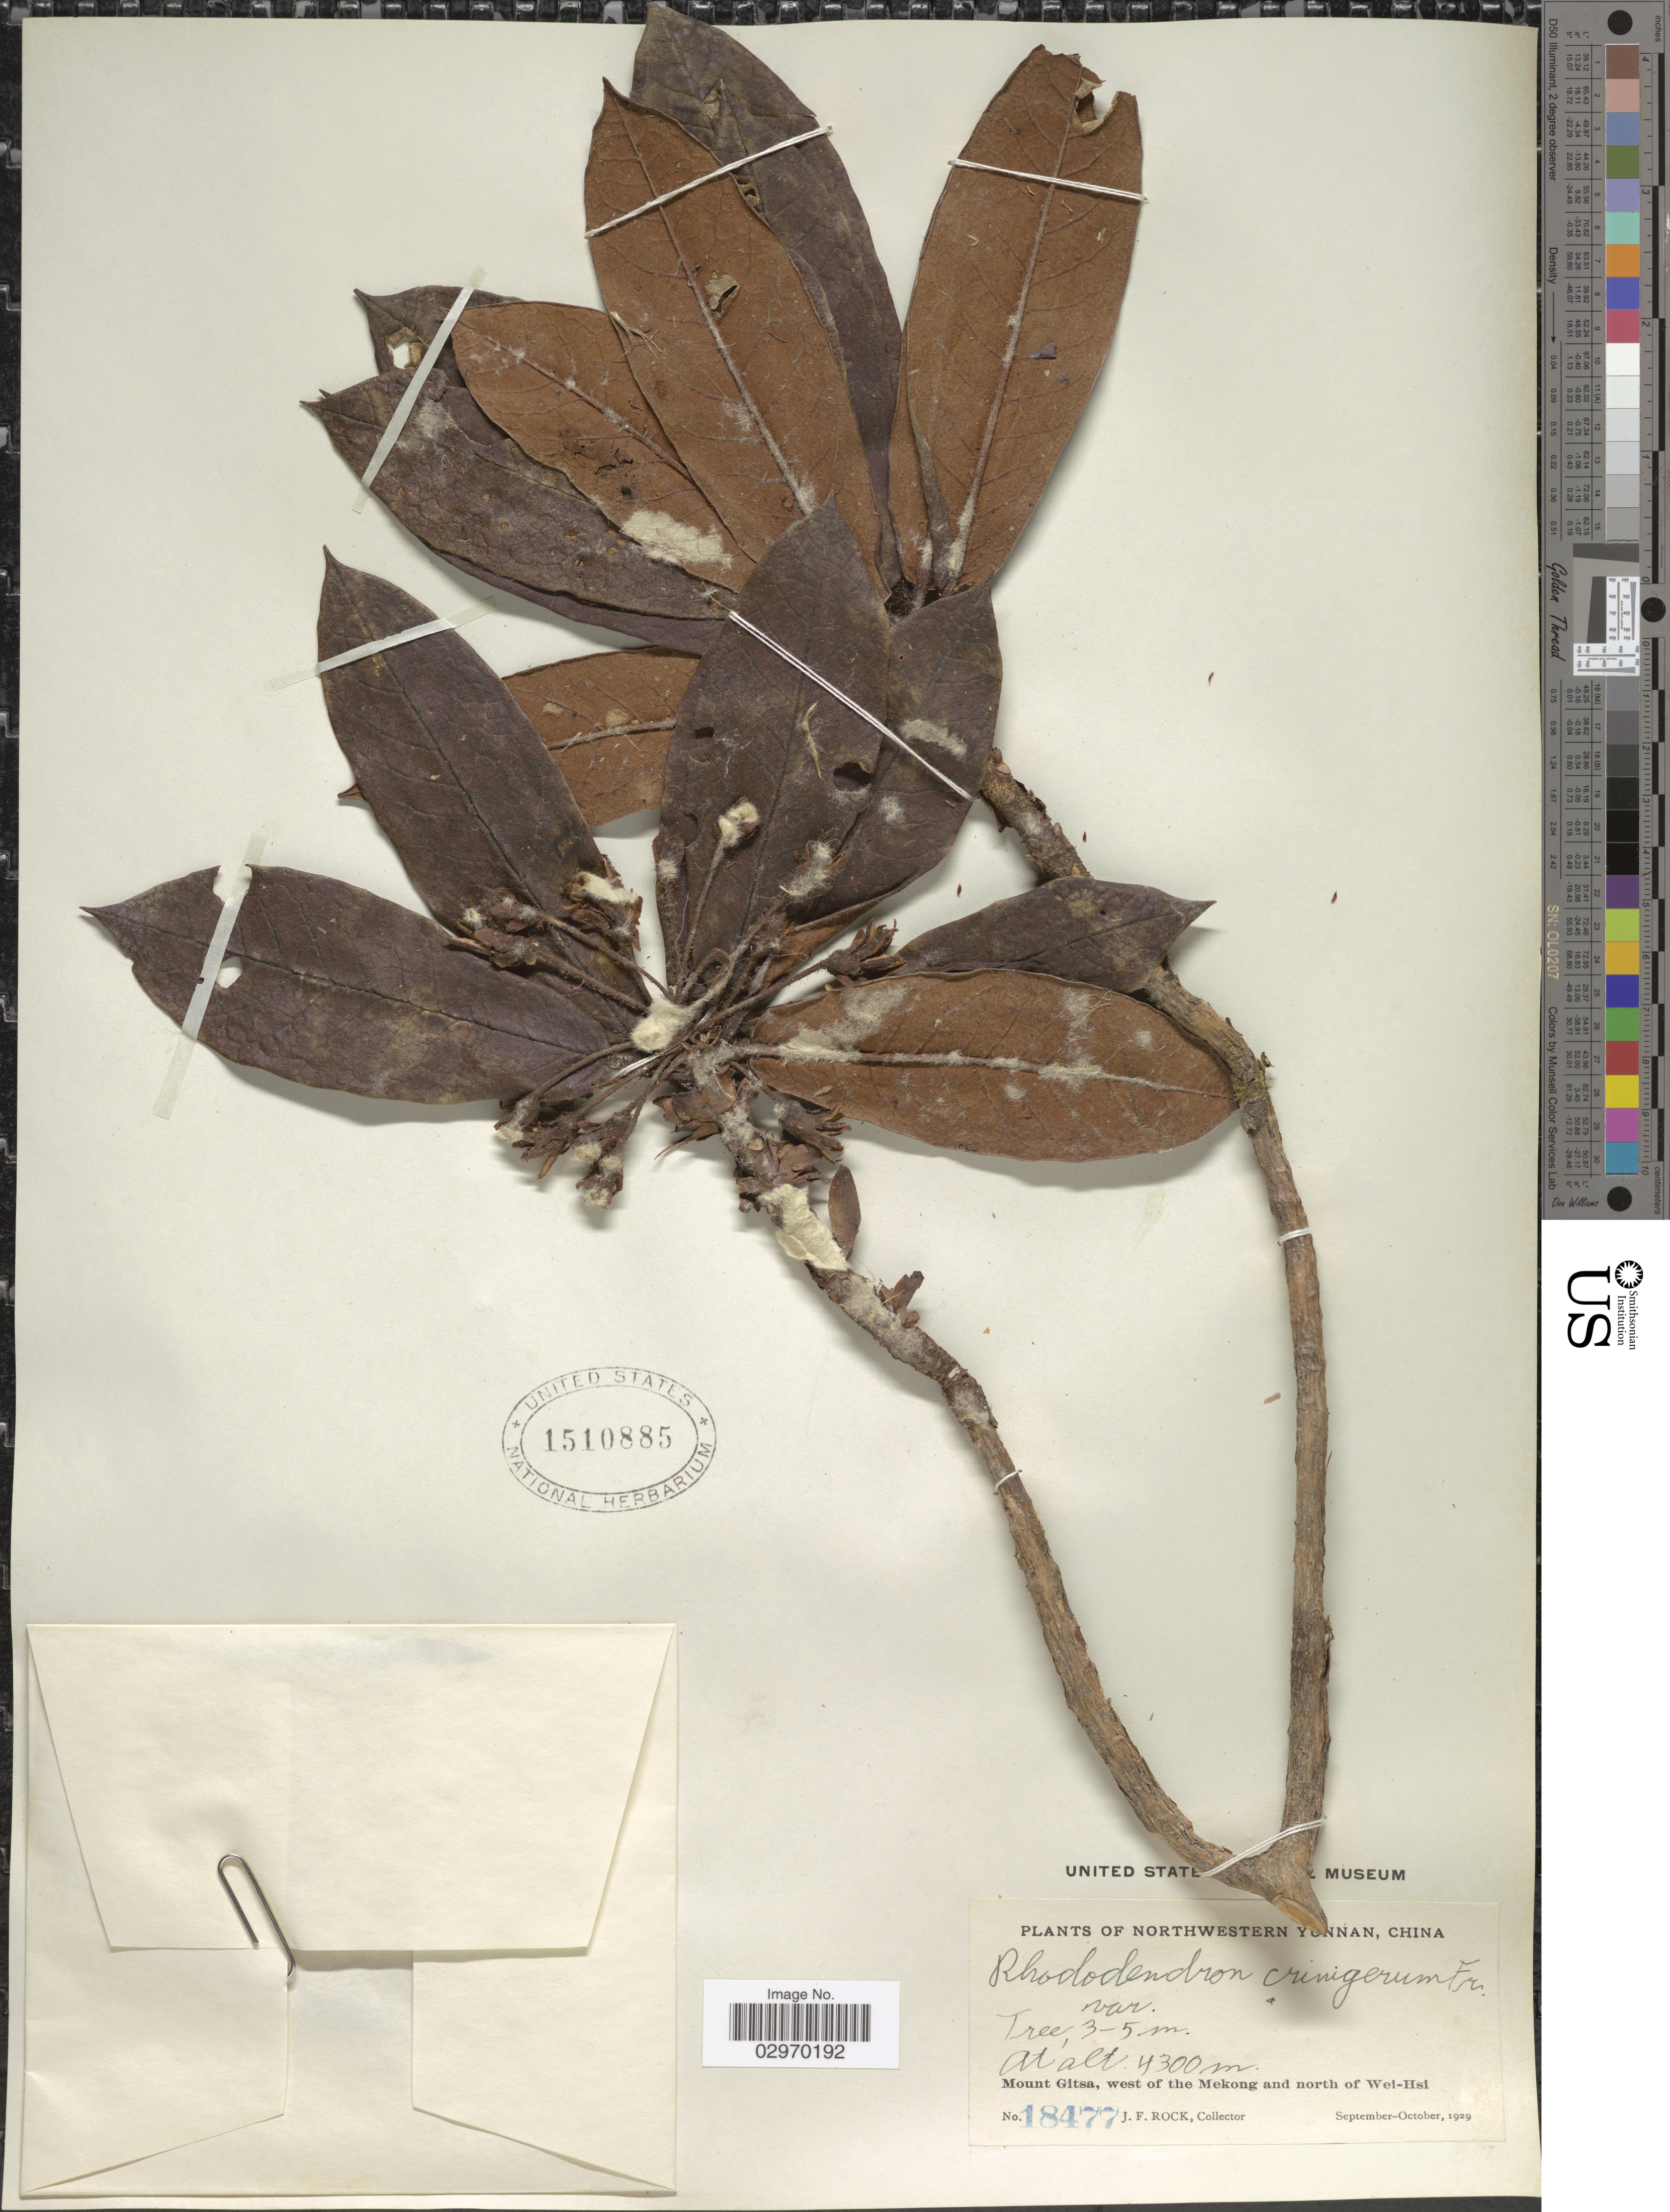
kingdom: Plantae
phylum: Tracheophyta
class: Magnoliopsida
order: Ericales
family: Ericaceae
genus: Rhododendron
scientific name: Rhododendron crinigerum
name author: Franch.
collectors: J. Rock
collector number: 18477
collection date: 1929-09/1929-10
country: China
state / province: Yunnan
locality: Northwestern Yunnan. Mount Gitsa, west of the Mekong and north of Wei-Hsi.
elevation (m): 4300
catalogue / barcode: US 1510885